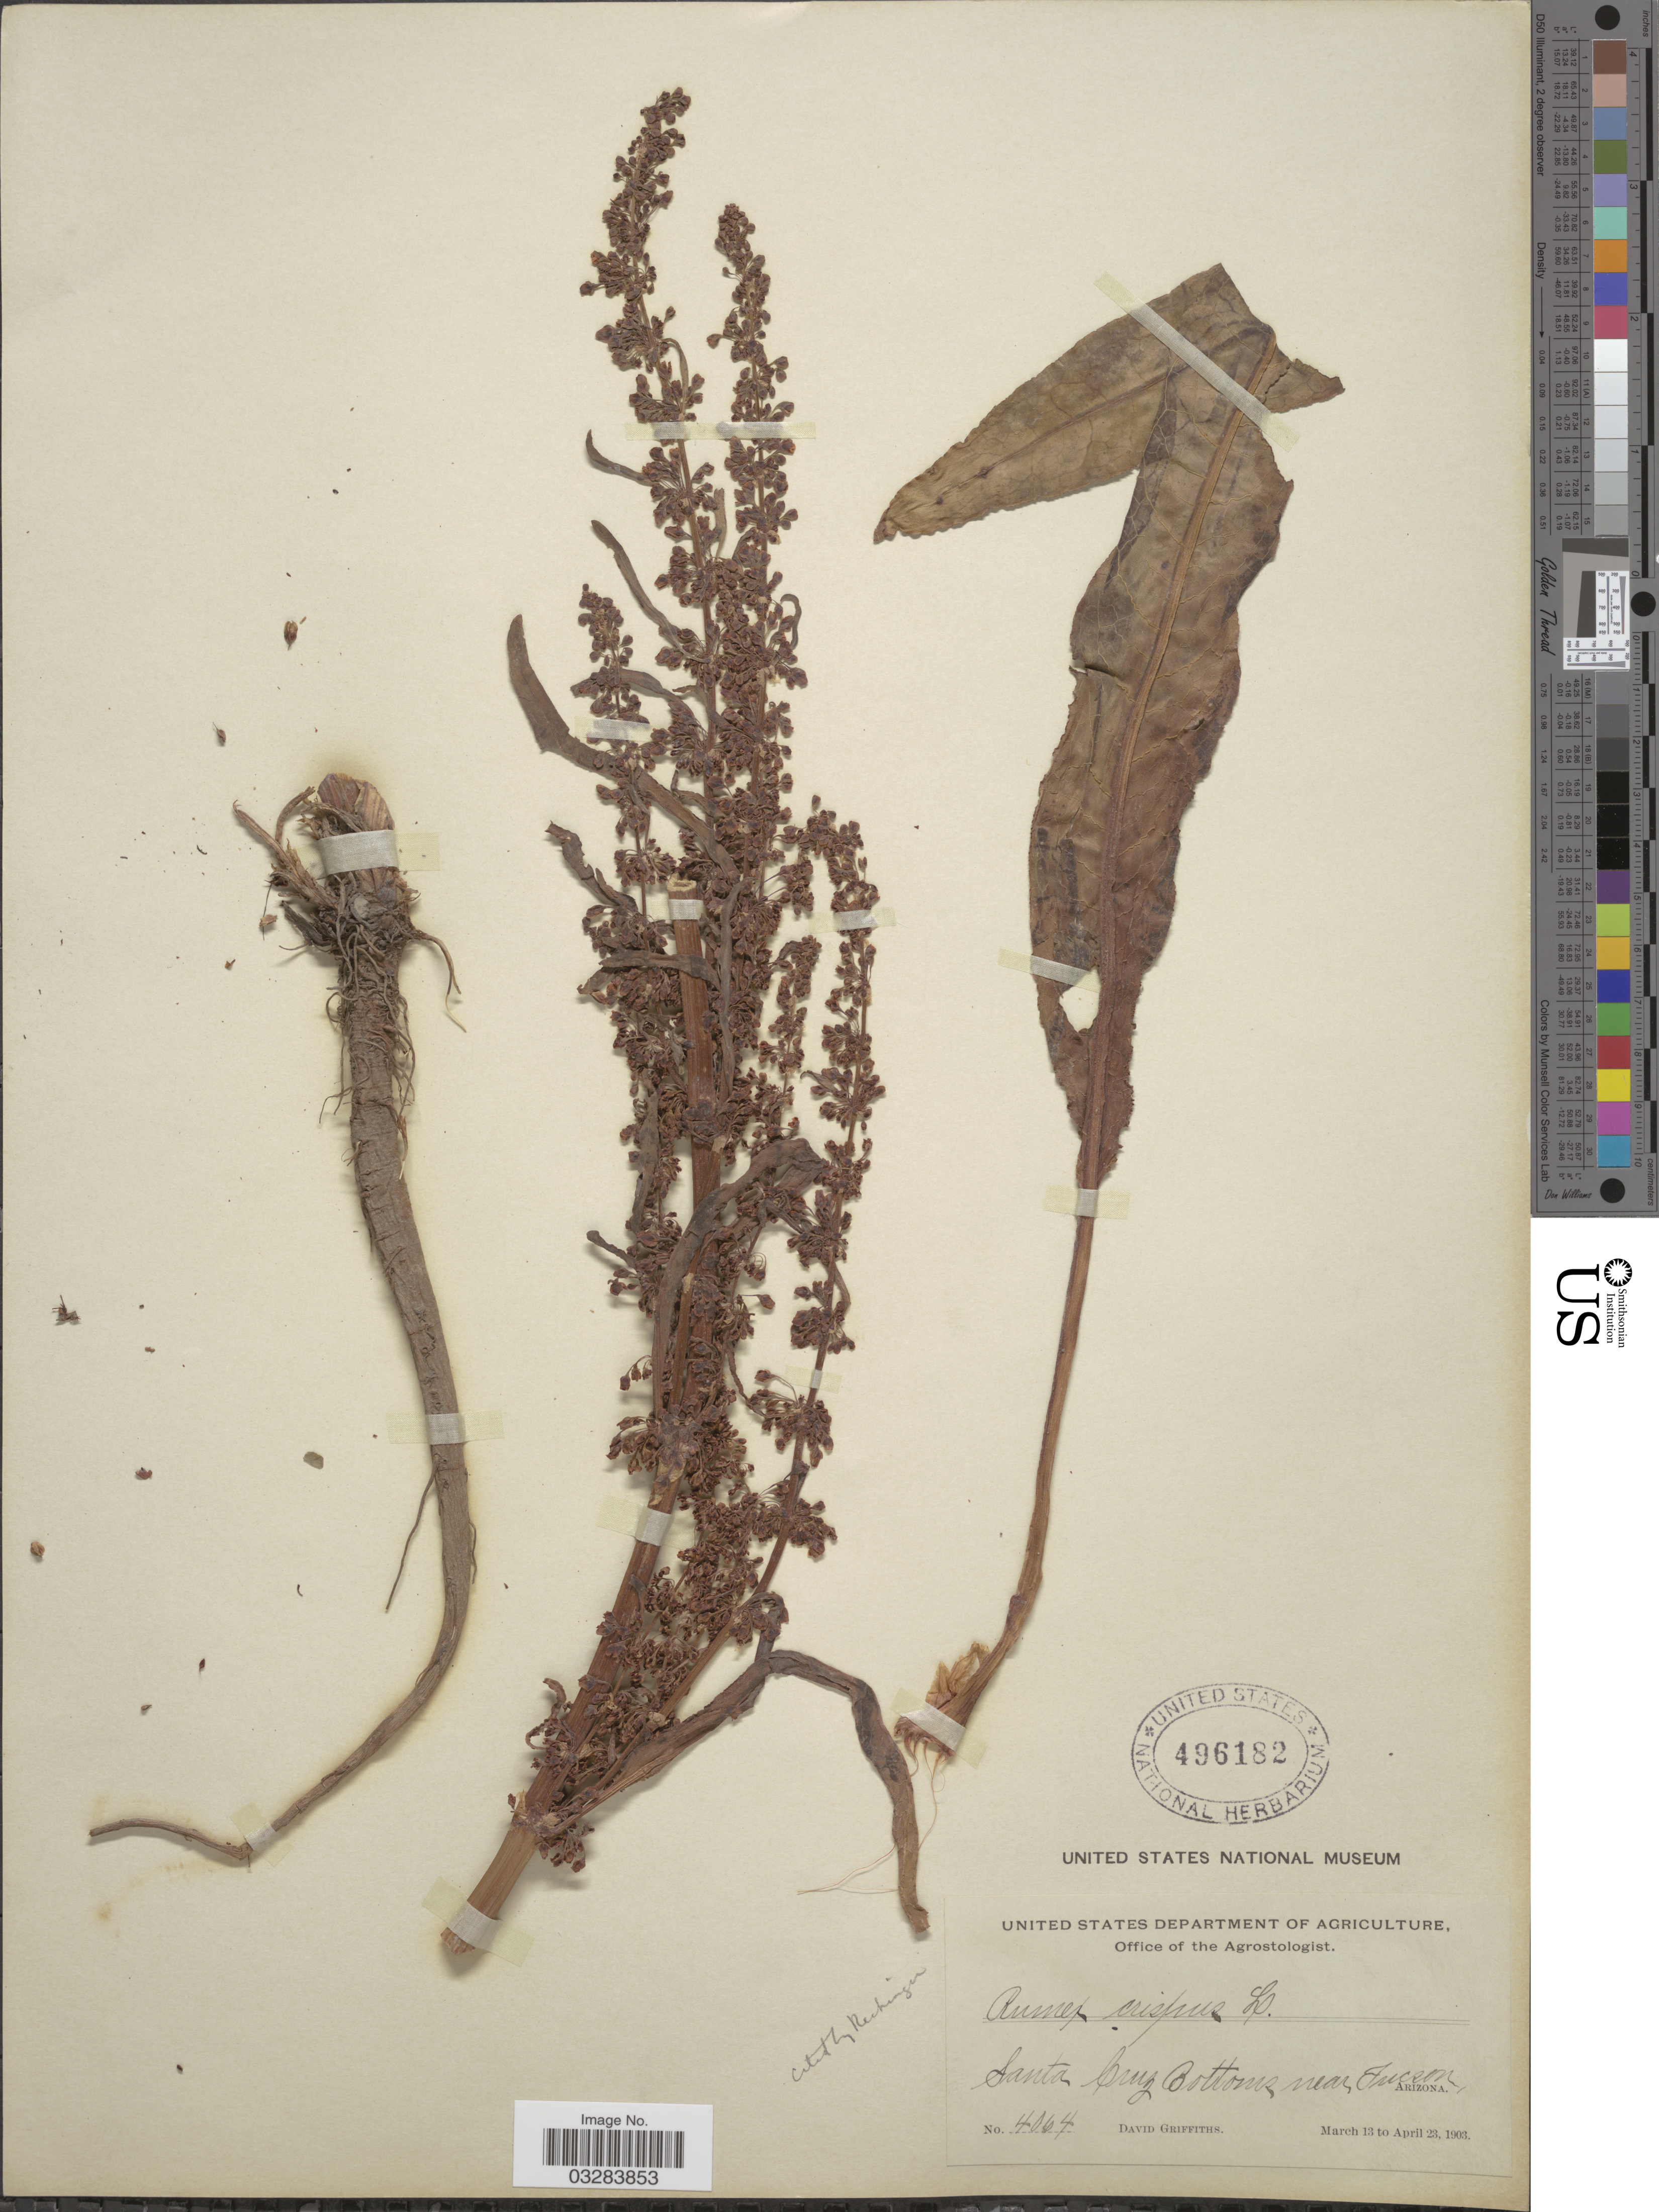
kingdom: Plantae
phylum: Tracheophyta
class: Magnoliopsida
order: Caryophyllales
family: Polygonaceae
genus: Rumex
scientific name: Rumex crispus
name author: L.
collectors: D. Griffiths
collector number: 4064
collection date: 1903-03-13/1903-04-23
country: United States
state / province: Arizona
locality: Santa Cruz Bottoms, near Tucson.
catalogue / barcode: US 496182